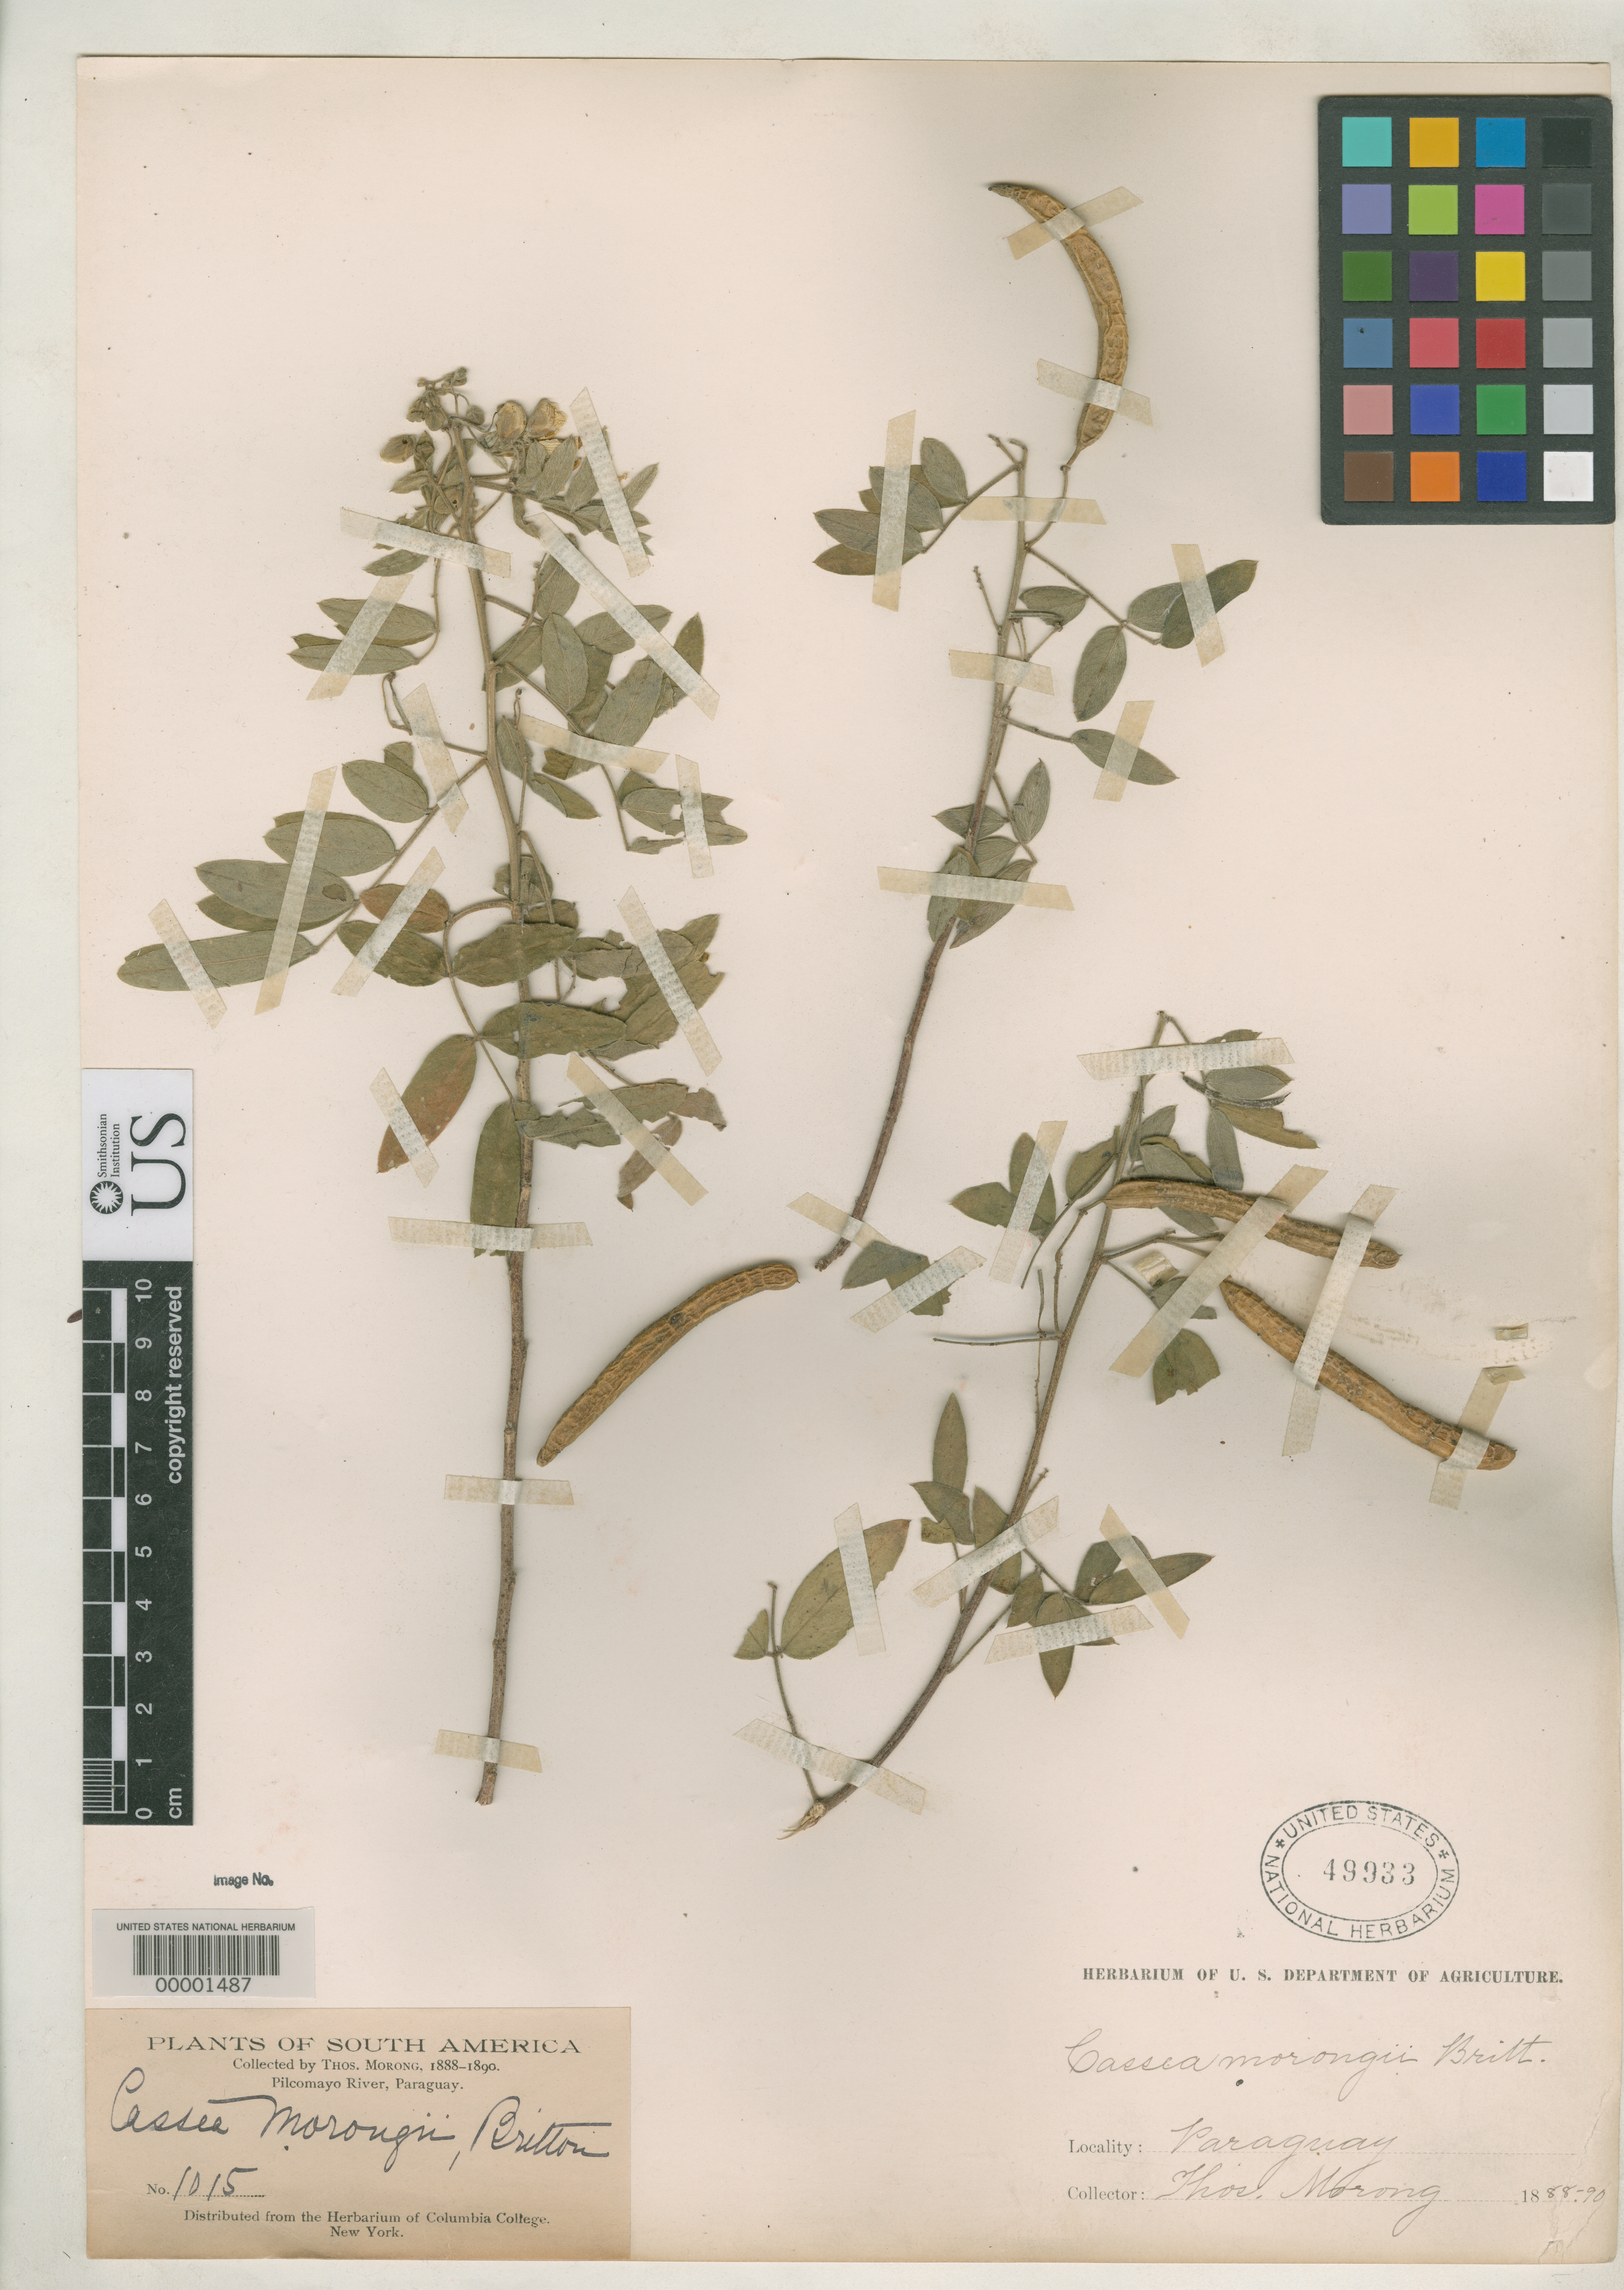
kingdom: Plantae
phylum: Tracheophyta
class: Magnoliopsida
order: Fabales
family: Fabaceae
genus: Cassia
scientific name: Cassia morongii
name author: Britton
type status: Isotype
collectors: T. Morong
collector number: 1015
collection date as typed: Apr 1888 to -- --- 1890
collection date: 1888-04/1890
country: Paraguay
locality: Pilcomayo River.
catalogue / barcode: US 49933